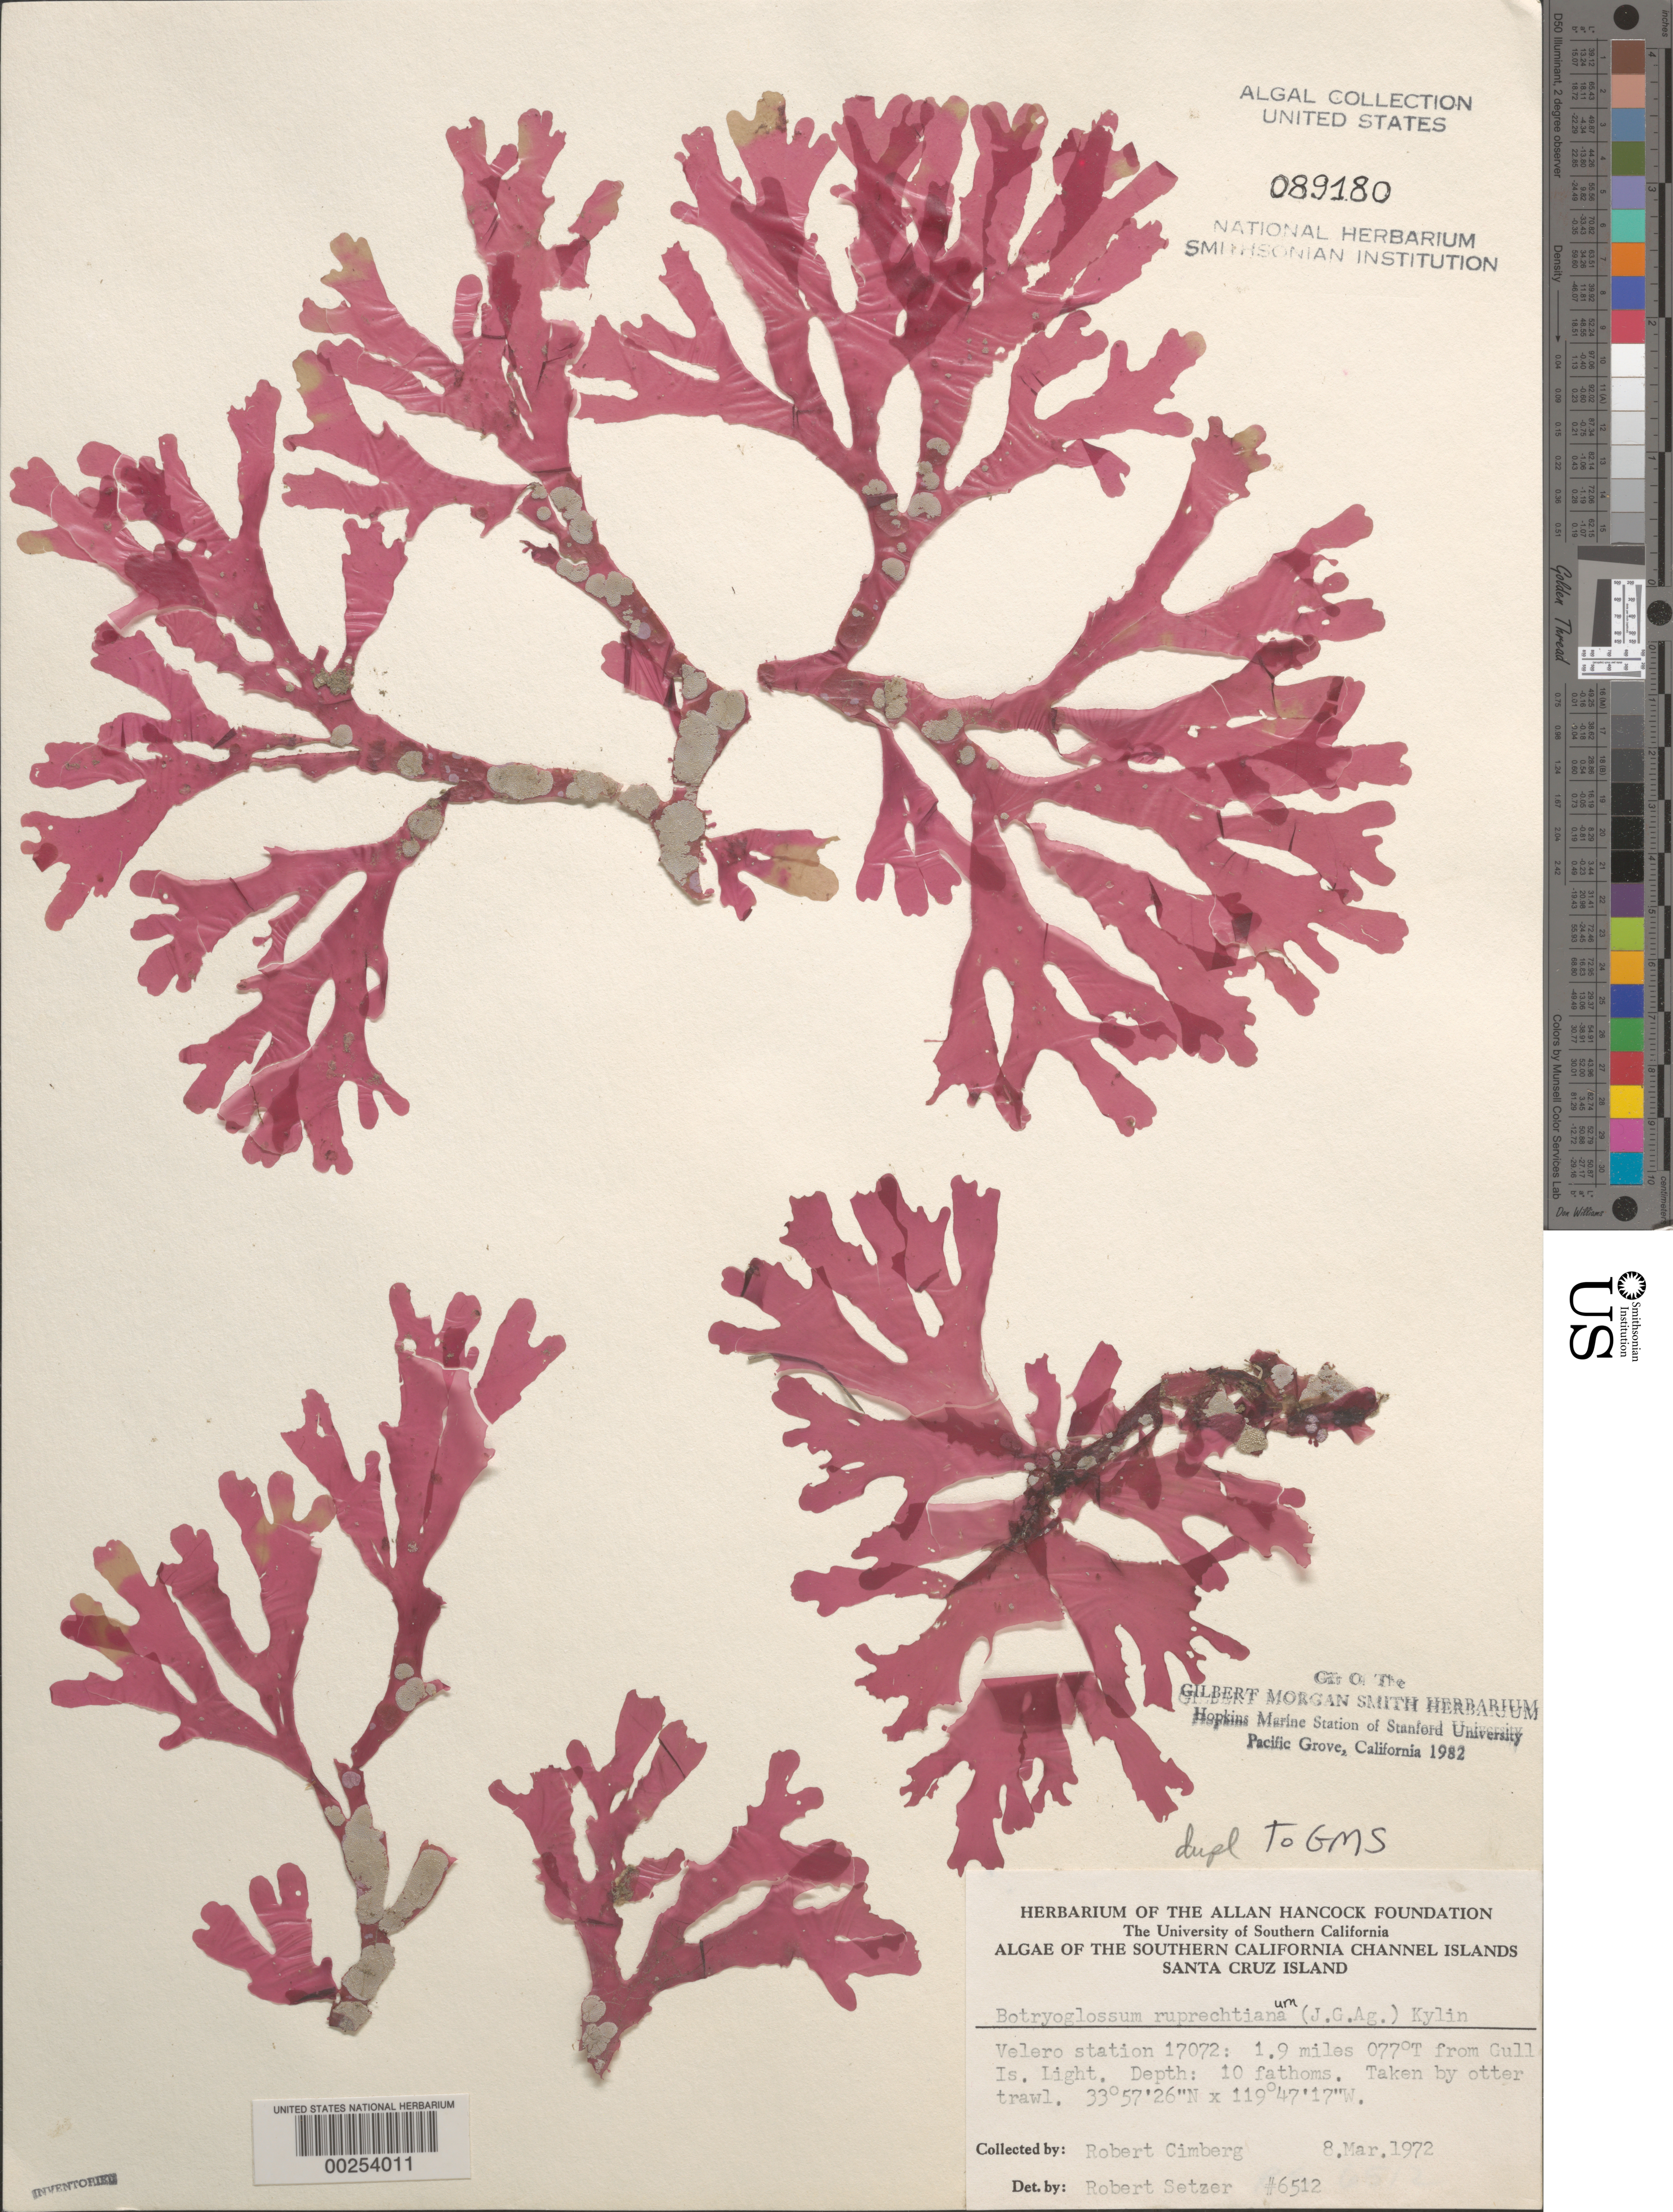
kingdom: Plantae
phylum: Rhodophyta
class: Florideophyceae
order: Ceramiales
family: Delesseriaceae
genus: Cryptopleura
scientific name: Cryptopleura ruprechtiana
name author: (J. Agardh) Kylin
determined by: Algae name updating Project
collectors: R. Cimberg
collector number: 6512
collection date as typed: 08 Mar 1972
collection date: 1972-03-08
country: United States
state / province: California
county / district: Santa Barbara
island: Santa Cruz Island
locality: Off Gull Island Light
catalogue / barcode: US 89180